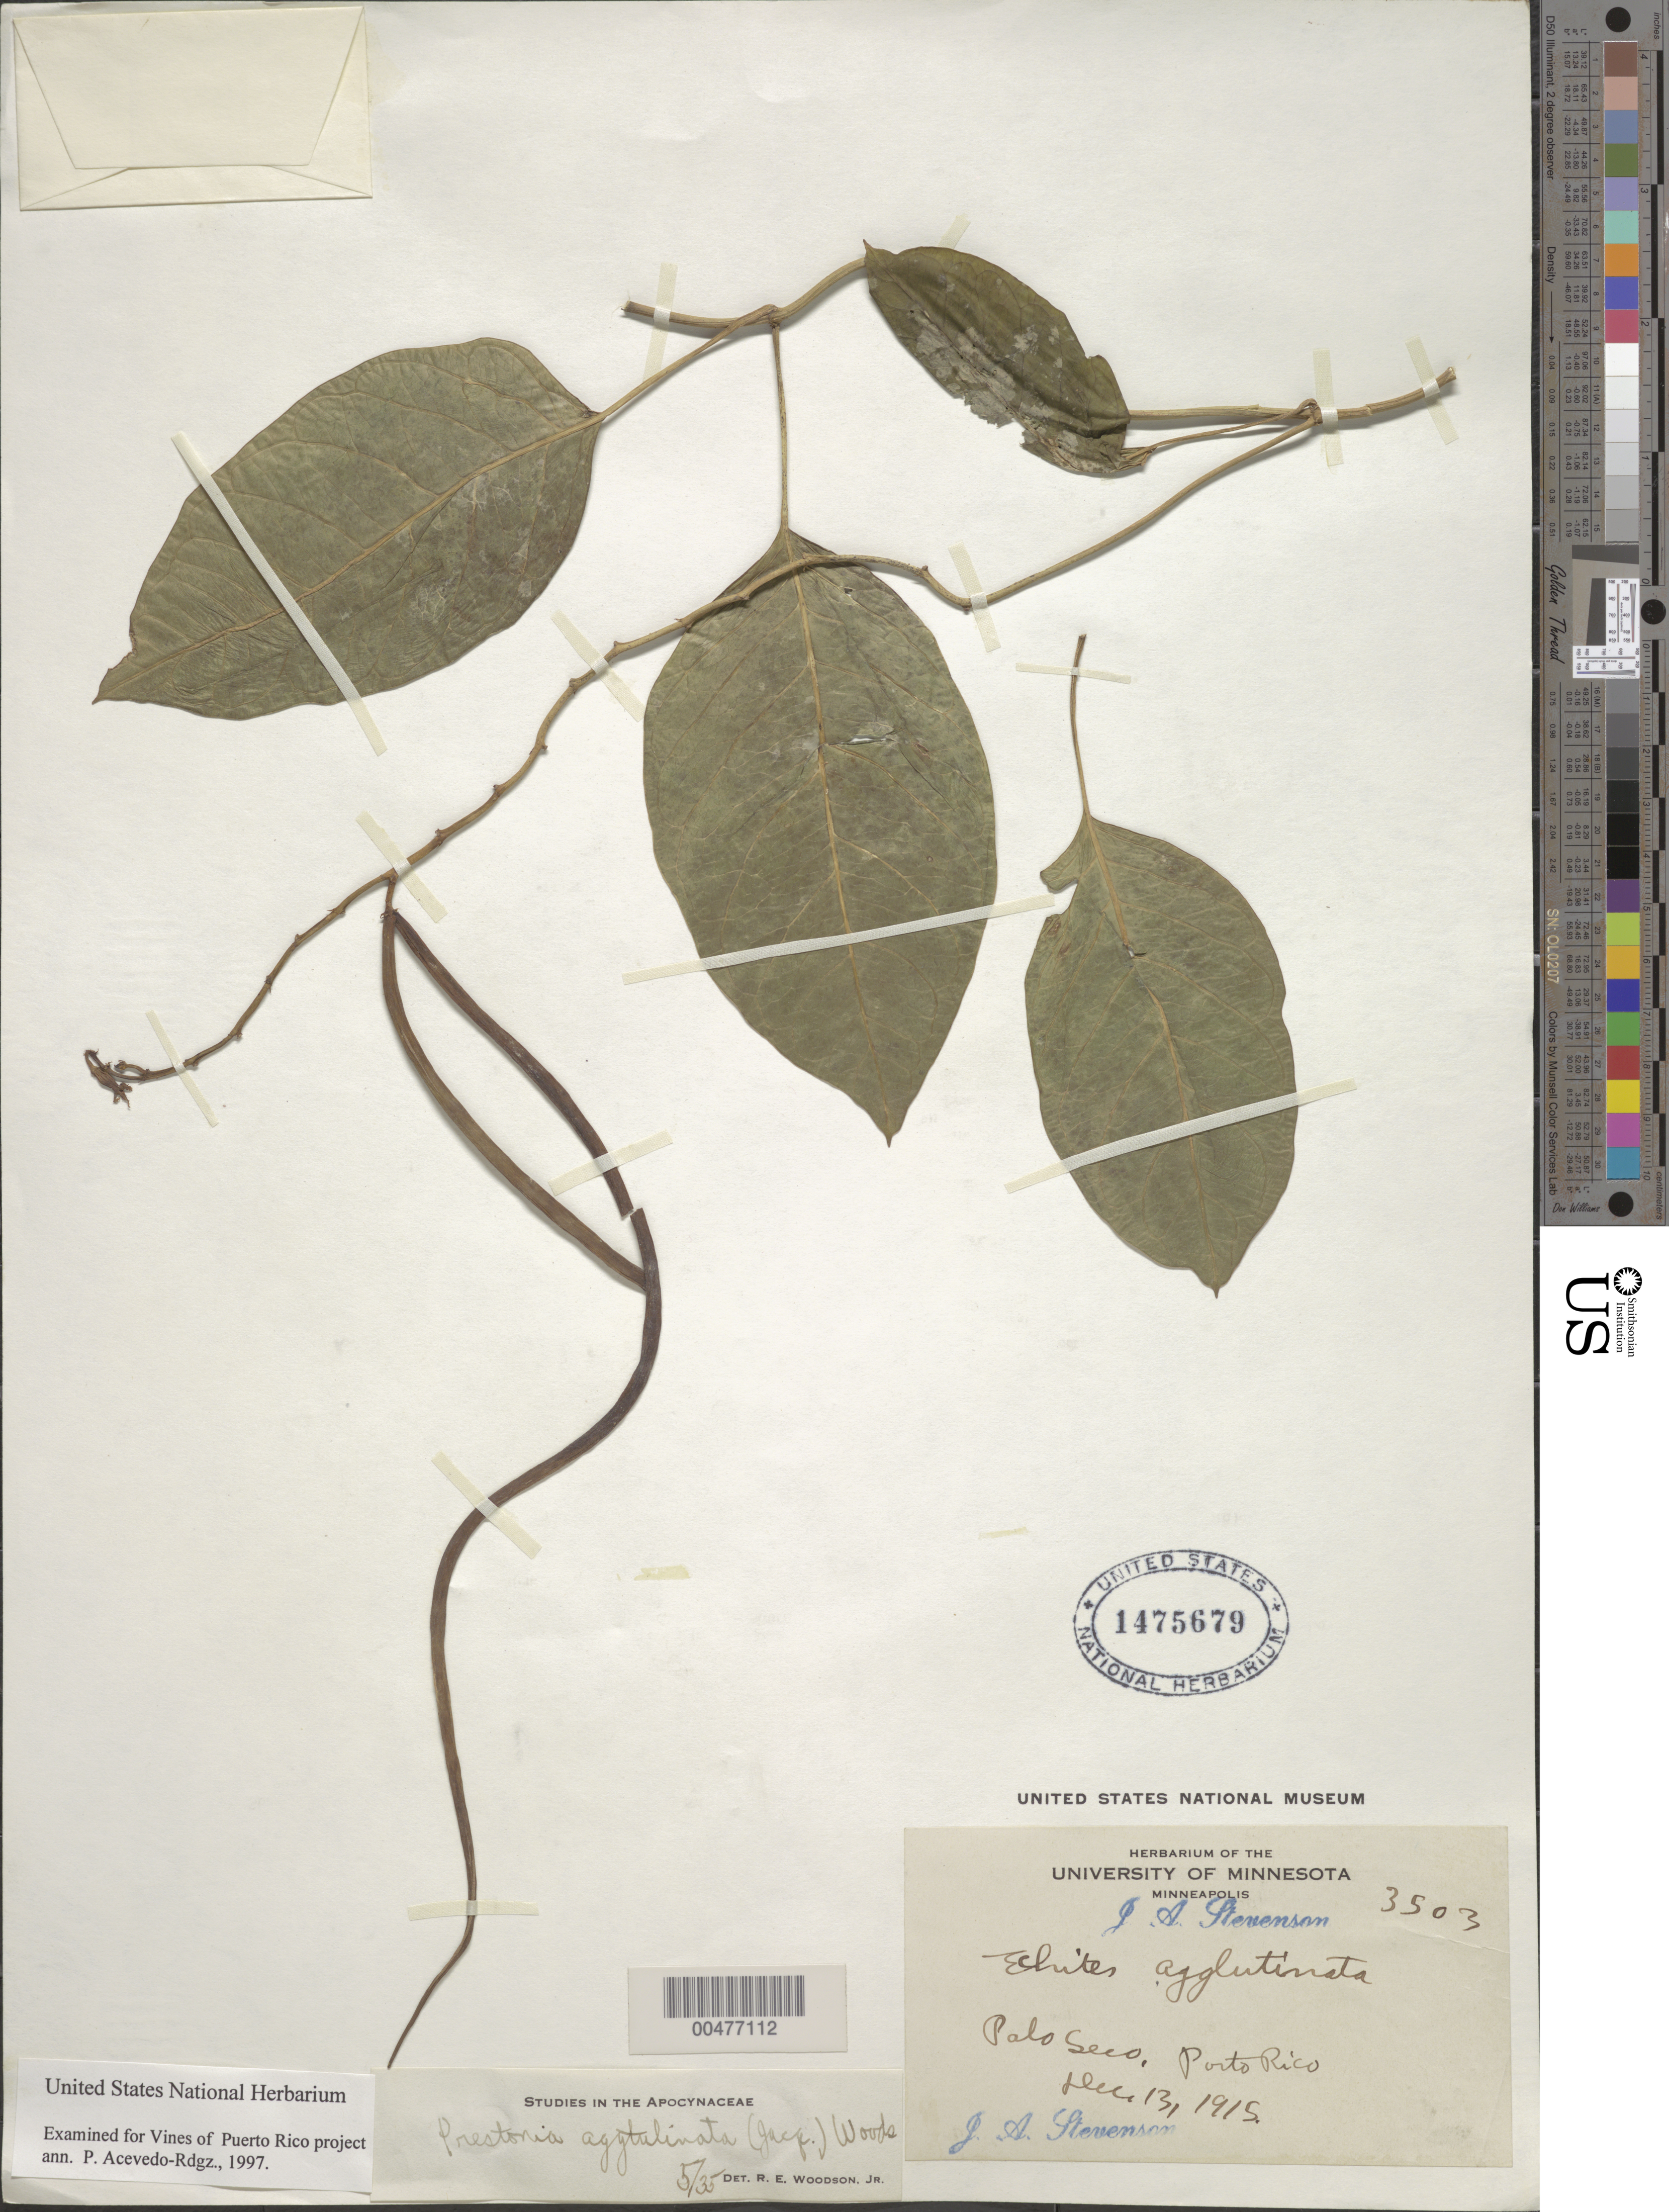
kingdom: Plantae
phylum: Tracheophyta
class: Magnoliopsida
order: Gentianales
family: Apocynaceae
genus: Echites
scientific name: Echites agglutinatus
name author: Jacq.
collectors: J. Stevenson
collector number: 3503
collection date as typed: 13 Dec 1915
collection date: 1915-12-13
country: Puerto Rico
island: Greater Antilles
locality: Palo Seco.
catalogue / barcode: US 1475679